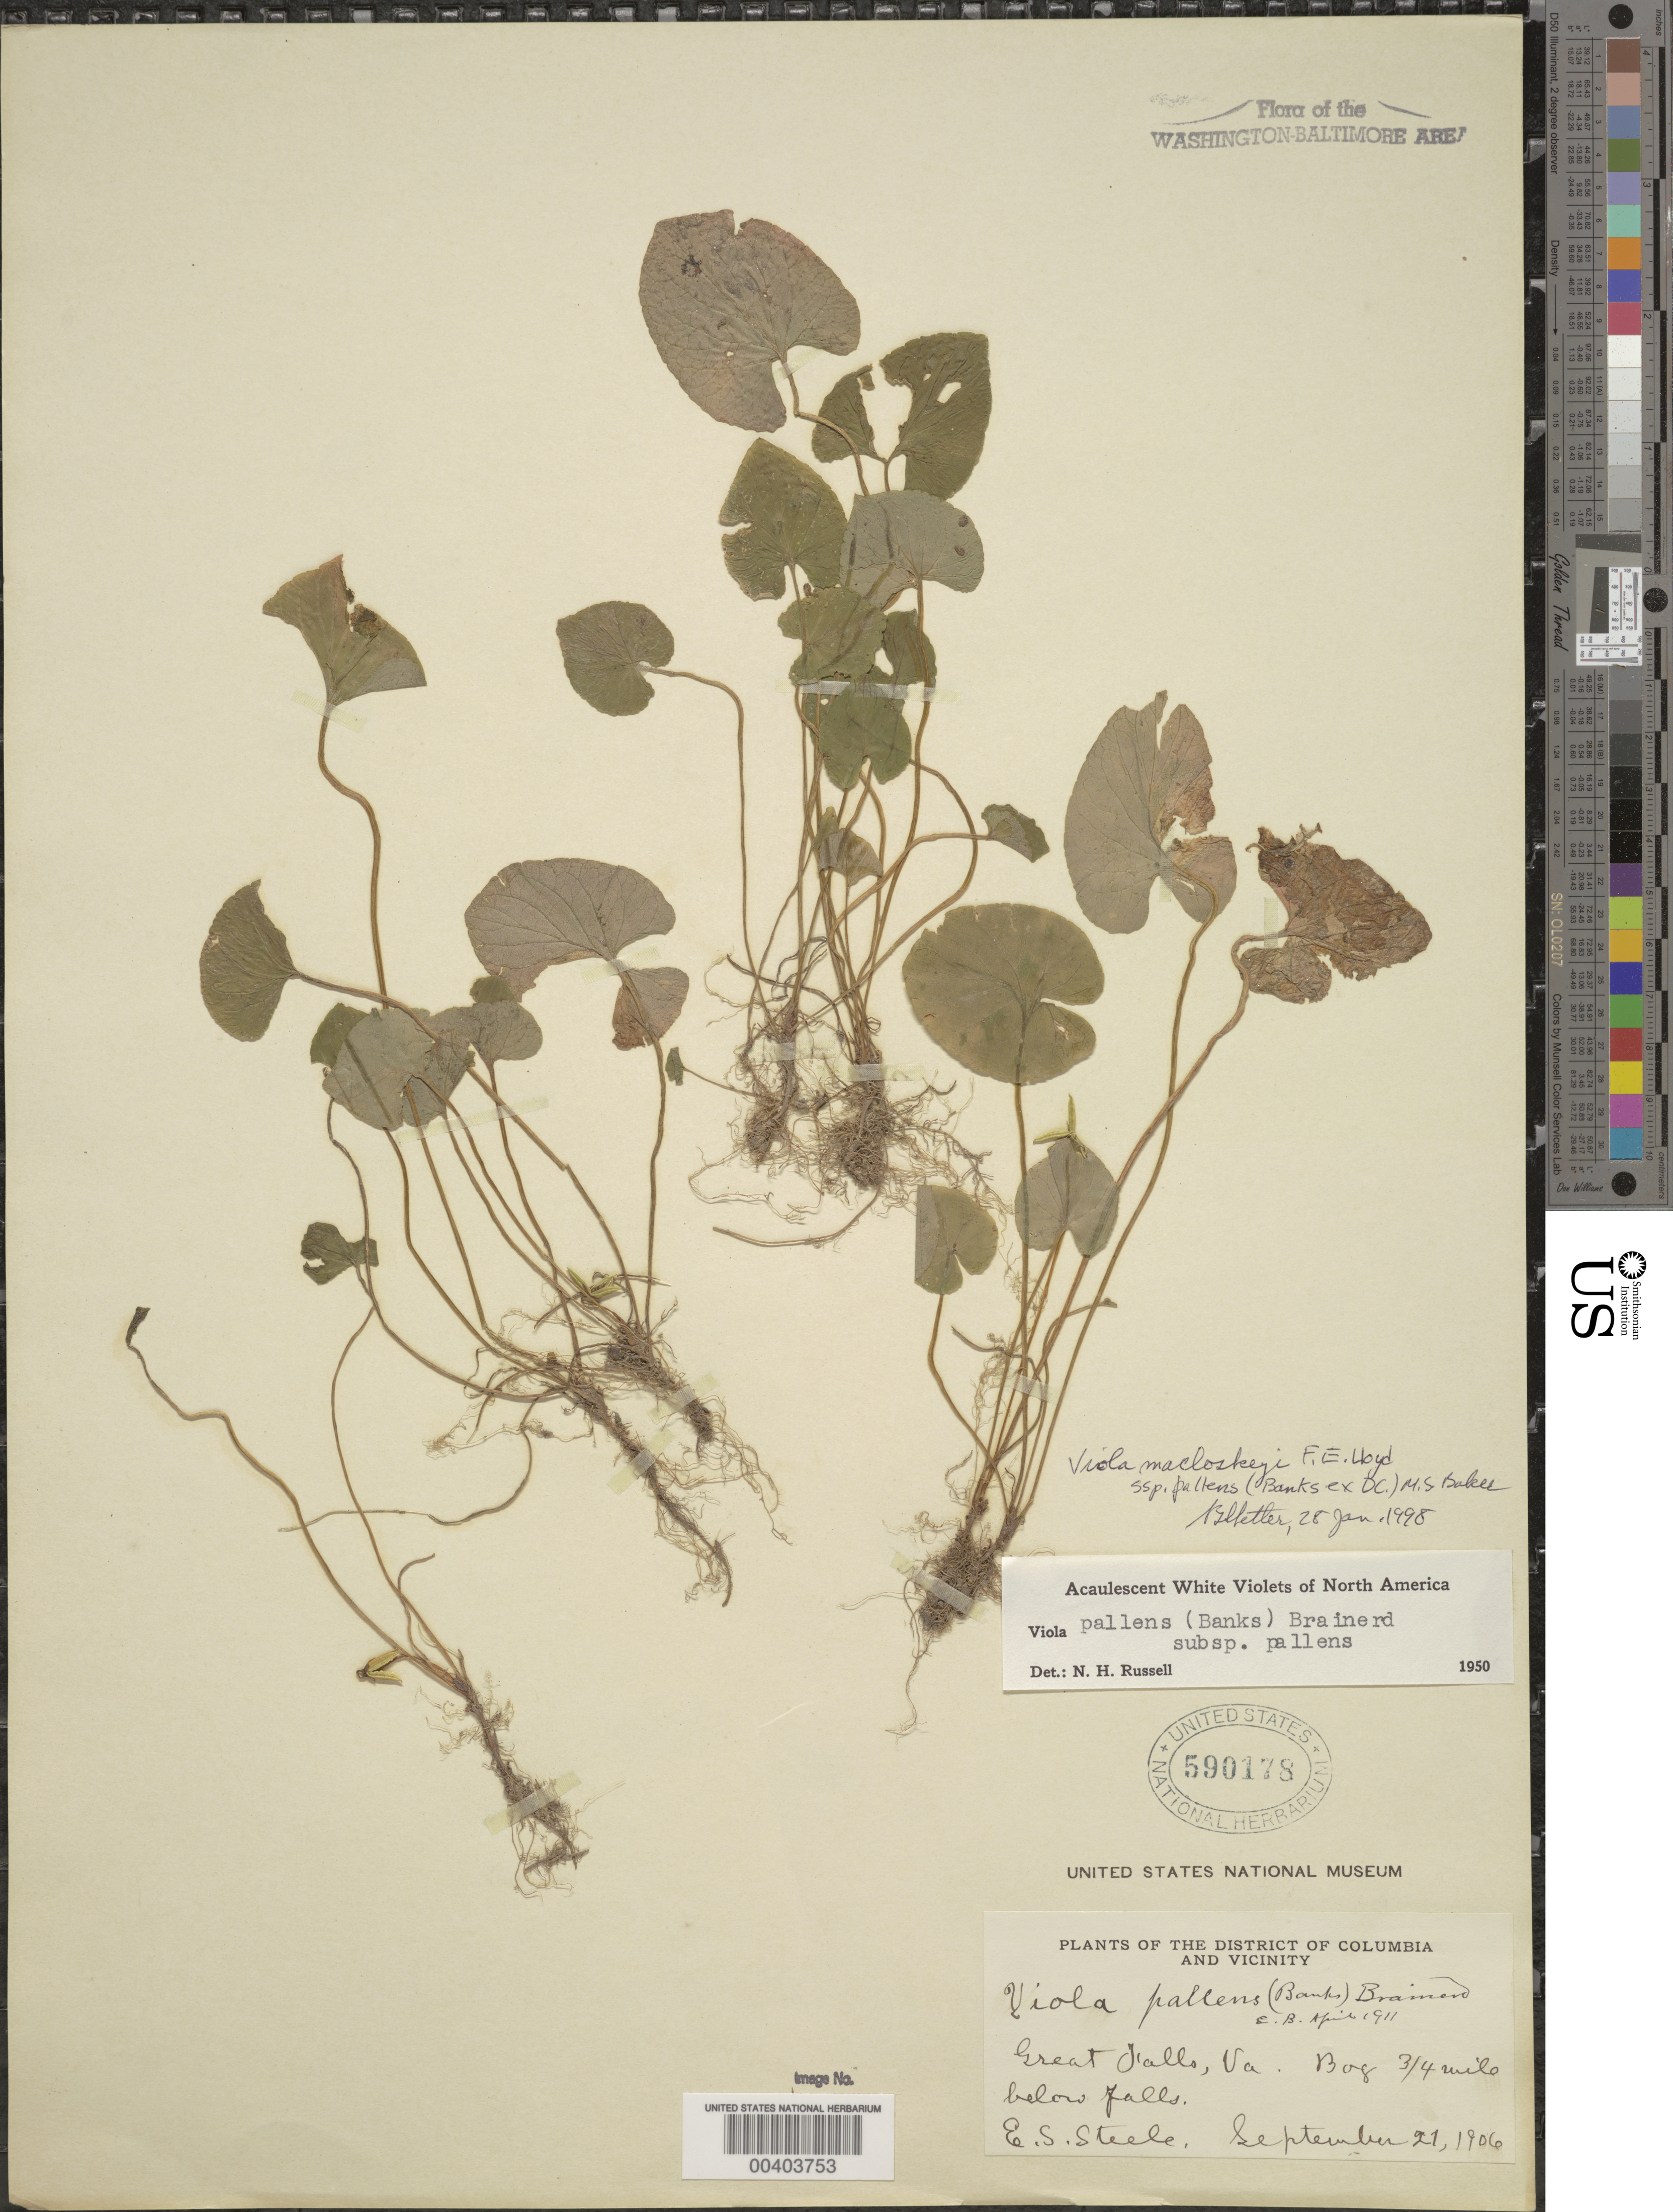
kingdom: Plantae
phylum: Tracheophyta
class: Magnoliopsida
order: Malpighiales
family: Violaceae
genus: Viola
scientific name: Viola macloskeyi subsp. pallens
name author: (Banks ex DC.) M.S. Baker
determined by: Shetler, Stanwyn G., (US), NMNH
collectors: E. Steele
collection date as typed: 21 Sep 1906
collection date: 1906-09-21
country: United States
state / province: Virginia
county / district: Fairfax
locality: Great Falls C. and O. Canal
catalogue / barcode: US 590178